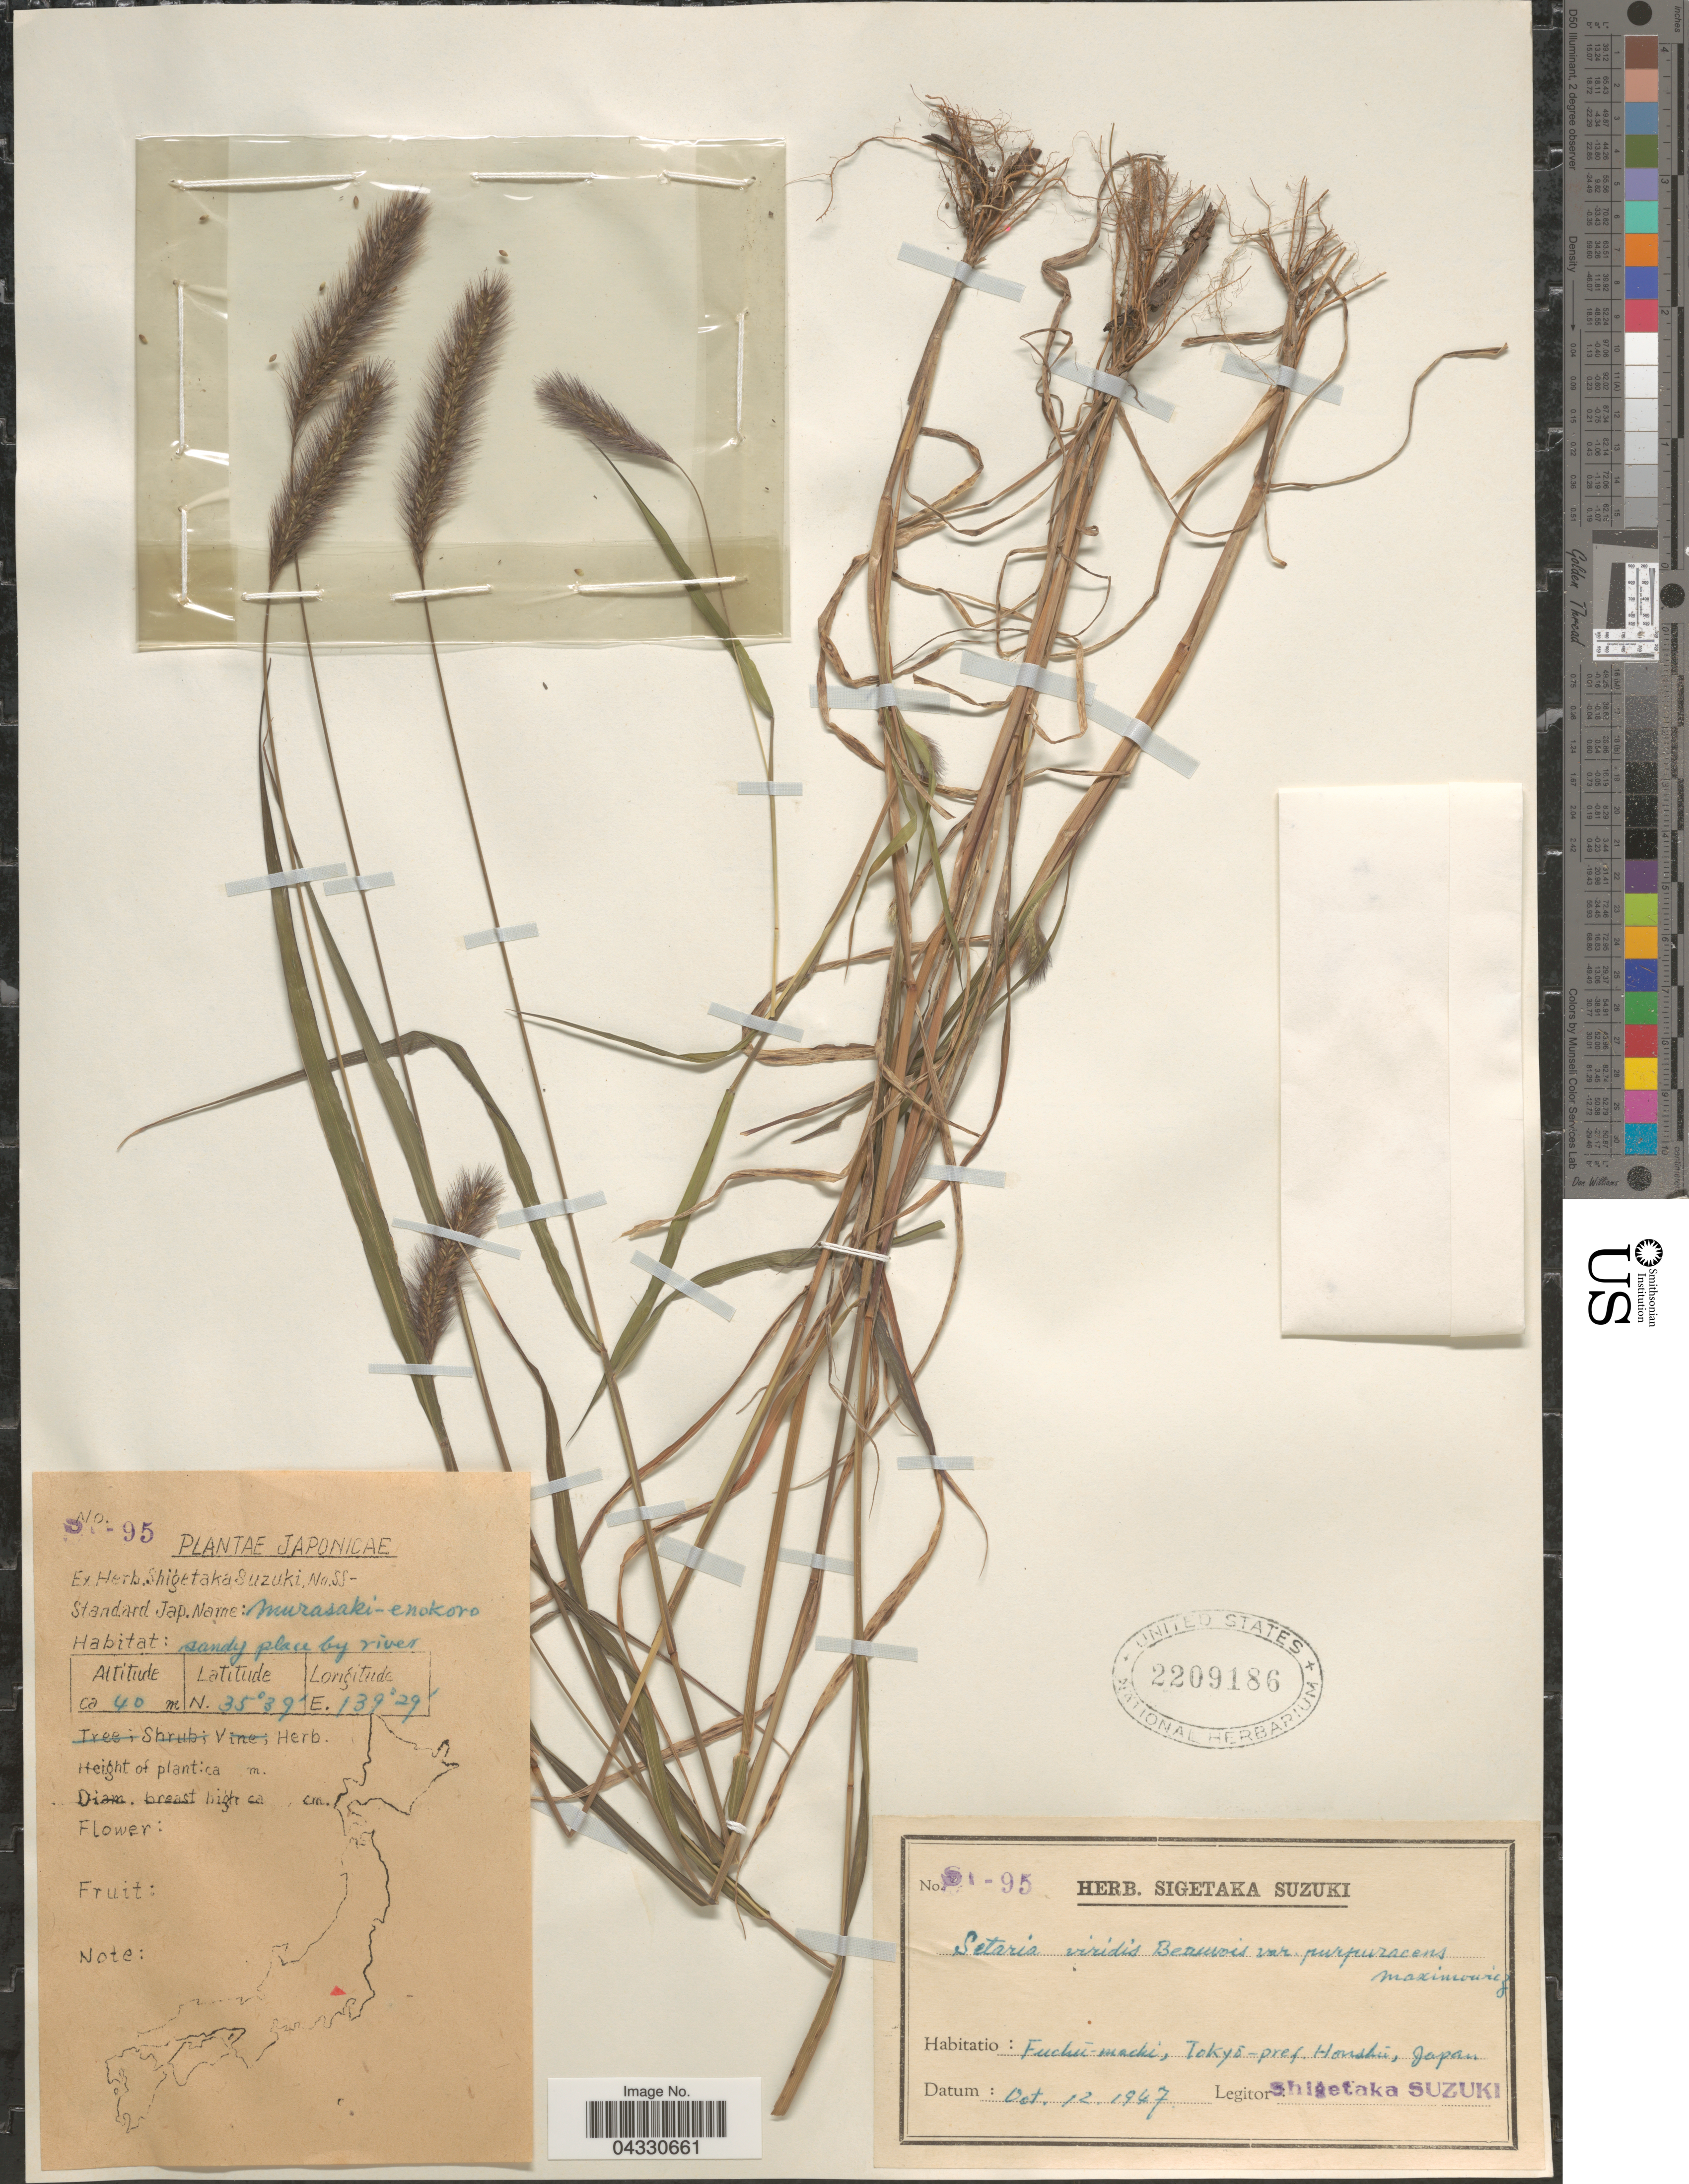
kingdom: Plantae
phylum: Tracheophyta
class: Liliopsida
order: Poales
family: Poaceae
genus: Setaria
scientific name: Setaria viridis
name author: (L.) P. Beauv.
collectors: S. Suzuki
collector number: S-95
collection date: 1947-10-12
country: Japan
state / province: Tokyo, Federal City of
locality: Sandy place by river. Fuchu-machi, Tokyo-pref. Honshu.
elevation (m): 40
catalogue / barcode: US 2209186